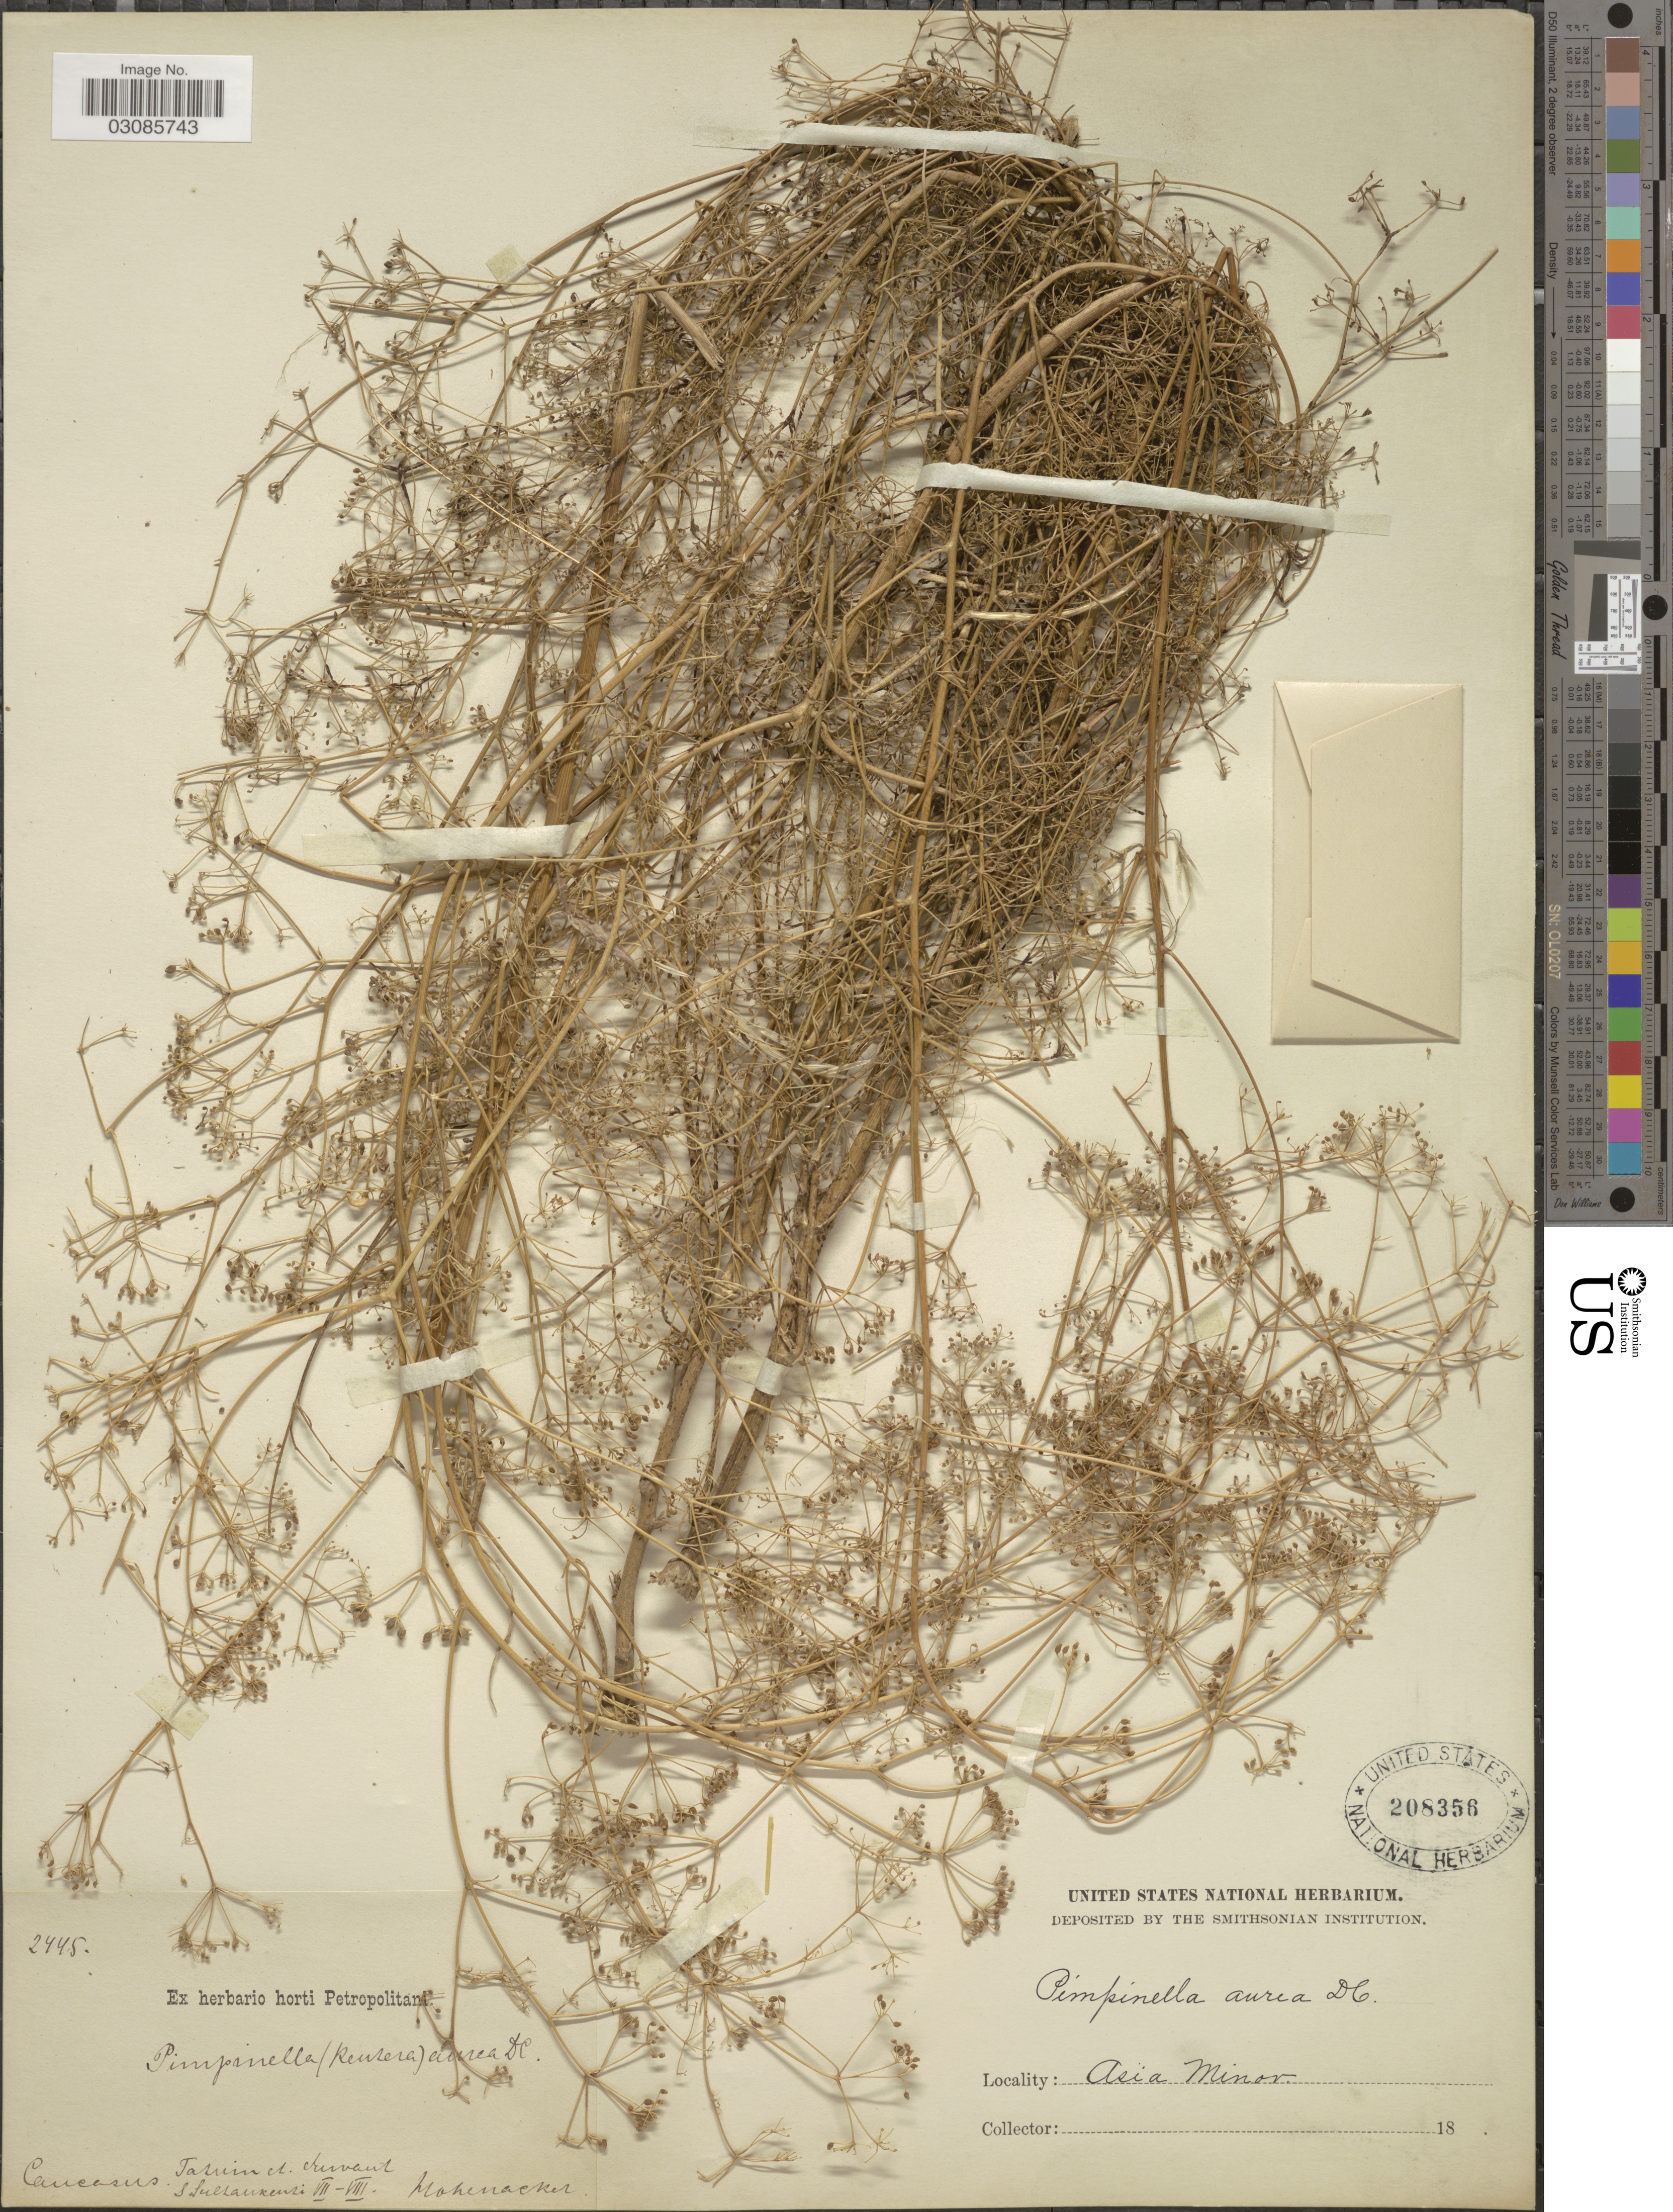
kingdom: Plantae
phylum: Tracheophyta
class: Magnoliopsida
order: Apiales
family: Apiaceae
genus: Pimpinella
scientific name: Pimpinella aurea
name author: DC.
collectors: Hohenacker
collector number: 2445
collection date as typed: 18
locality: Asia Minor. Caucasus. Tazuin et Hervaut Schulaurenti VII-VIII. [unsure placement] [interpreted]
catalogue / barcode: US 208356